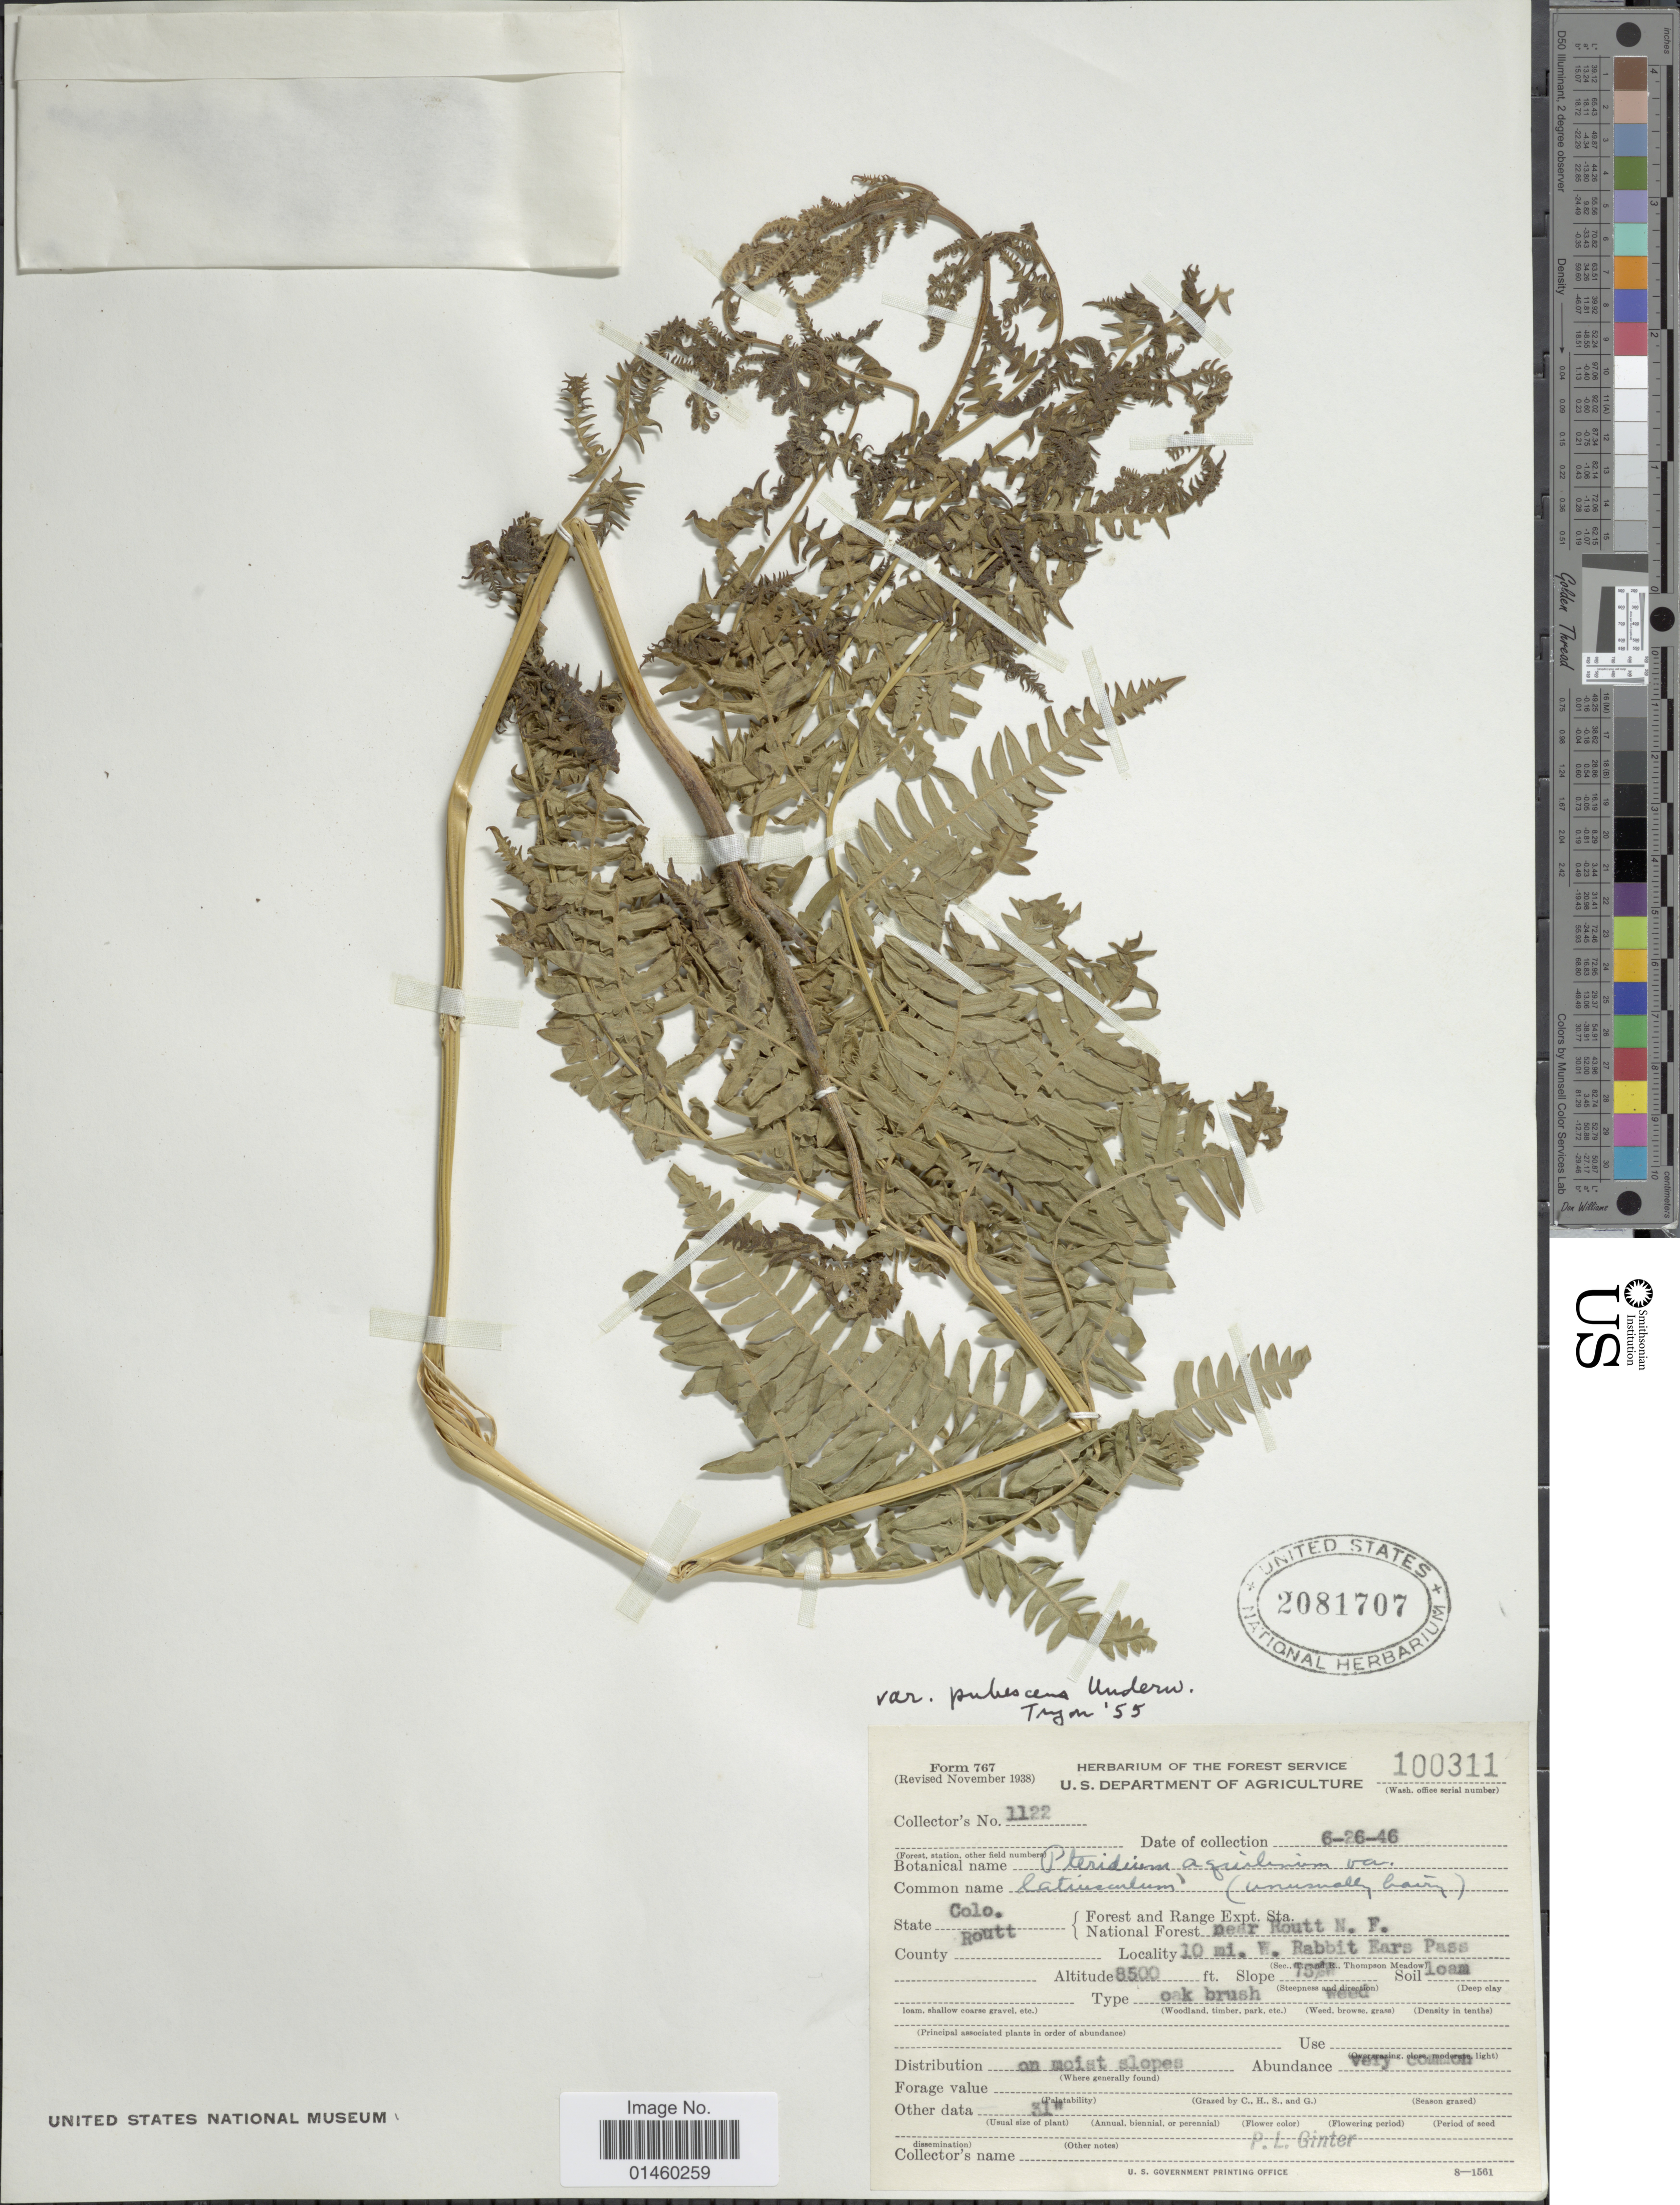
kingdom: Plantae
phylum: Tracheophyta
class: Polypodiopsida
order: Polypodiales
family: Dennstaedtiaceae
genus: Pteridium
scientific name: Pteridium pubescens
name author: (Underw.) Christenh.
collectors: P. Ginter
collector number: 1122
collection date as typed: Transcribed d/m/y: 26/6/46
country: United States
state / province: Colorado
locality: State Colo. County Routt, near Routt N. F., 10 mi. W. Rabbit Ears Pass.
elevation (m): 2591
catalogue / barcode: US 2081707